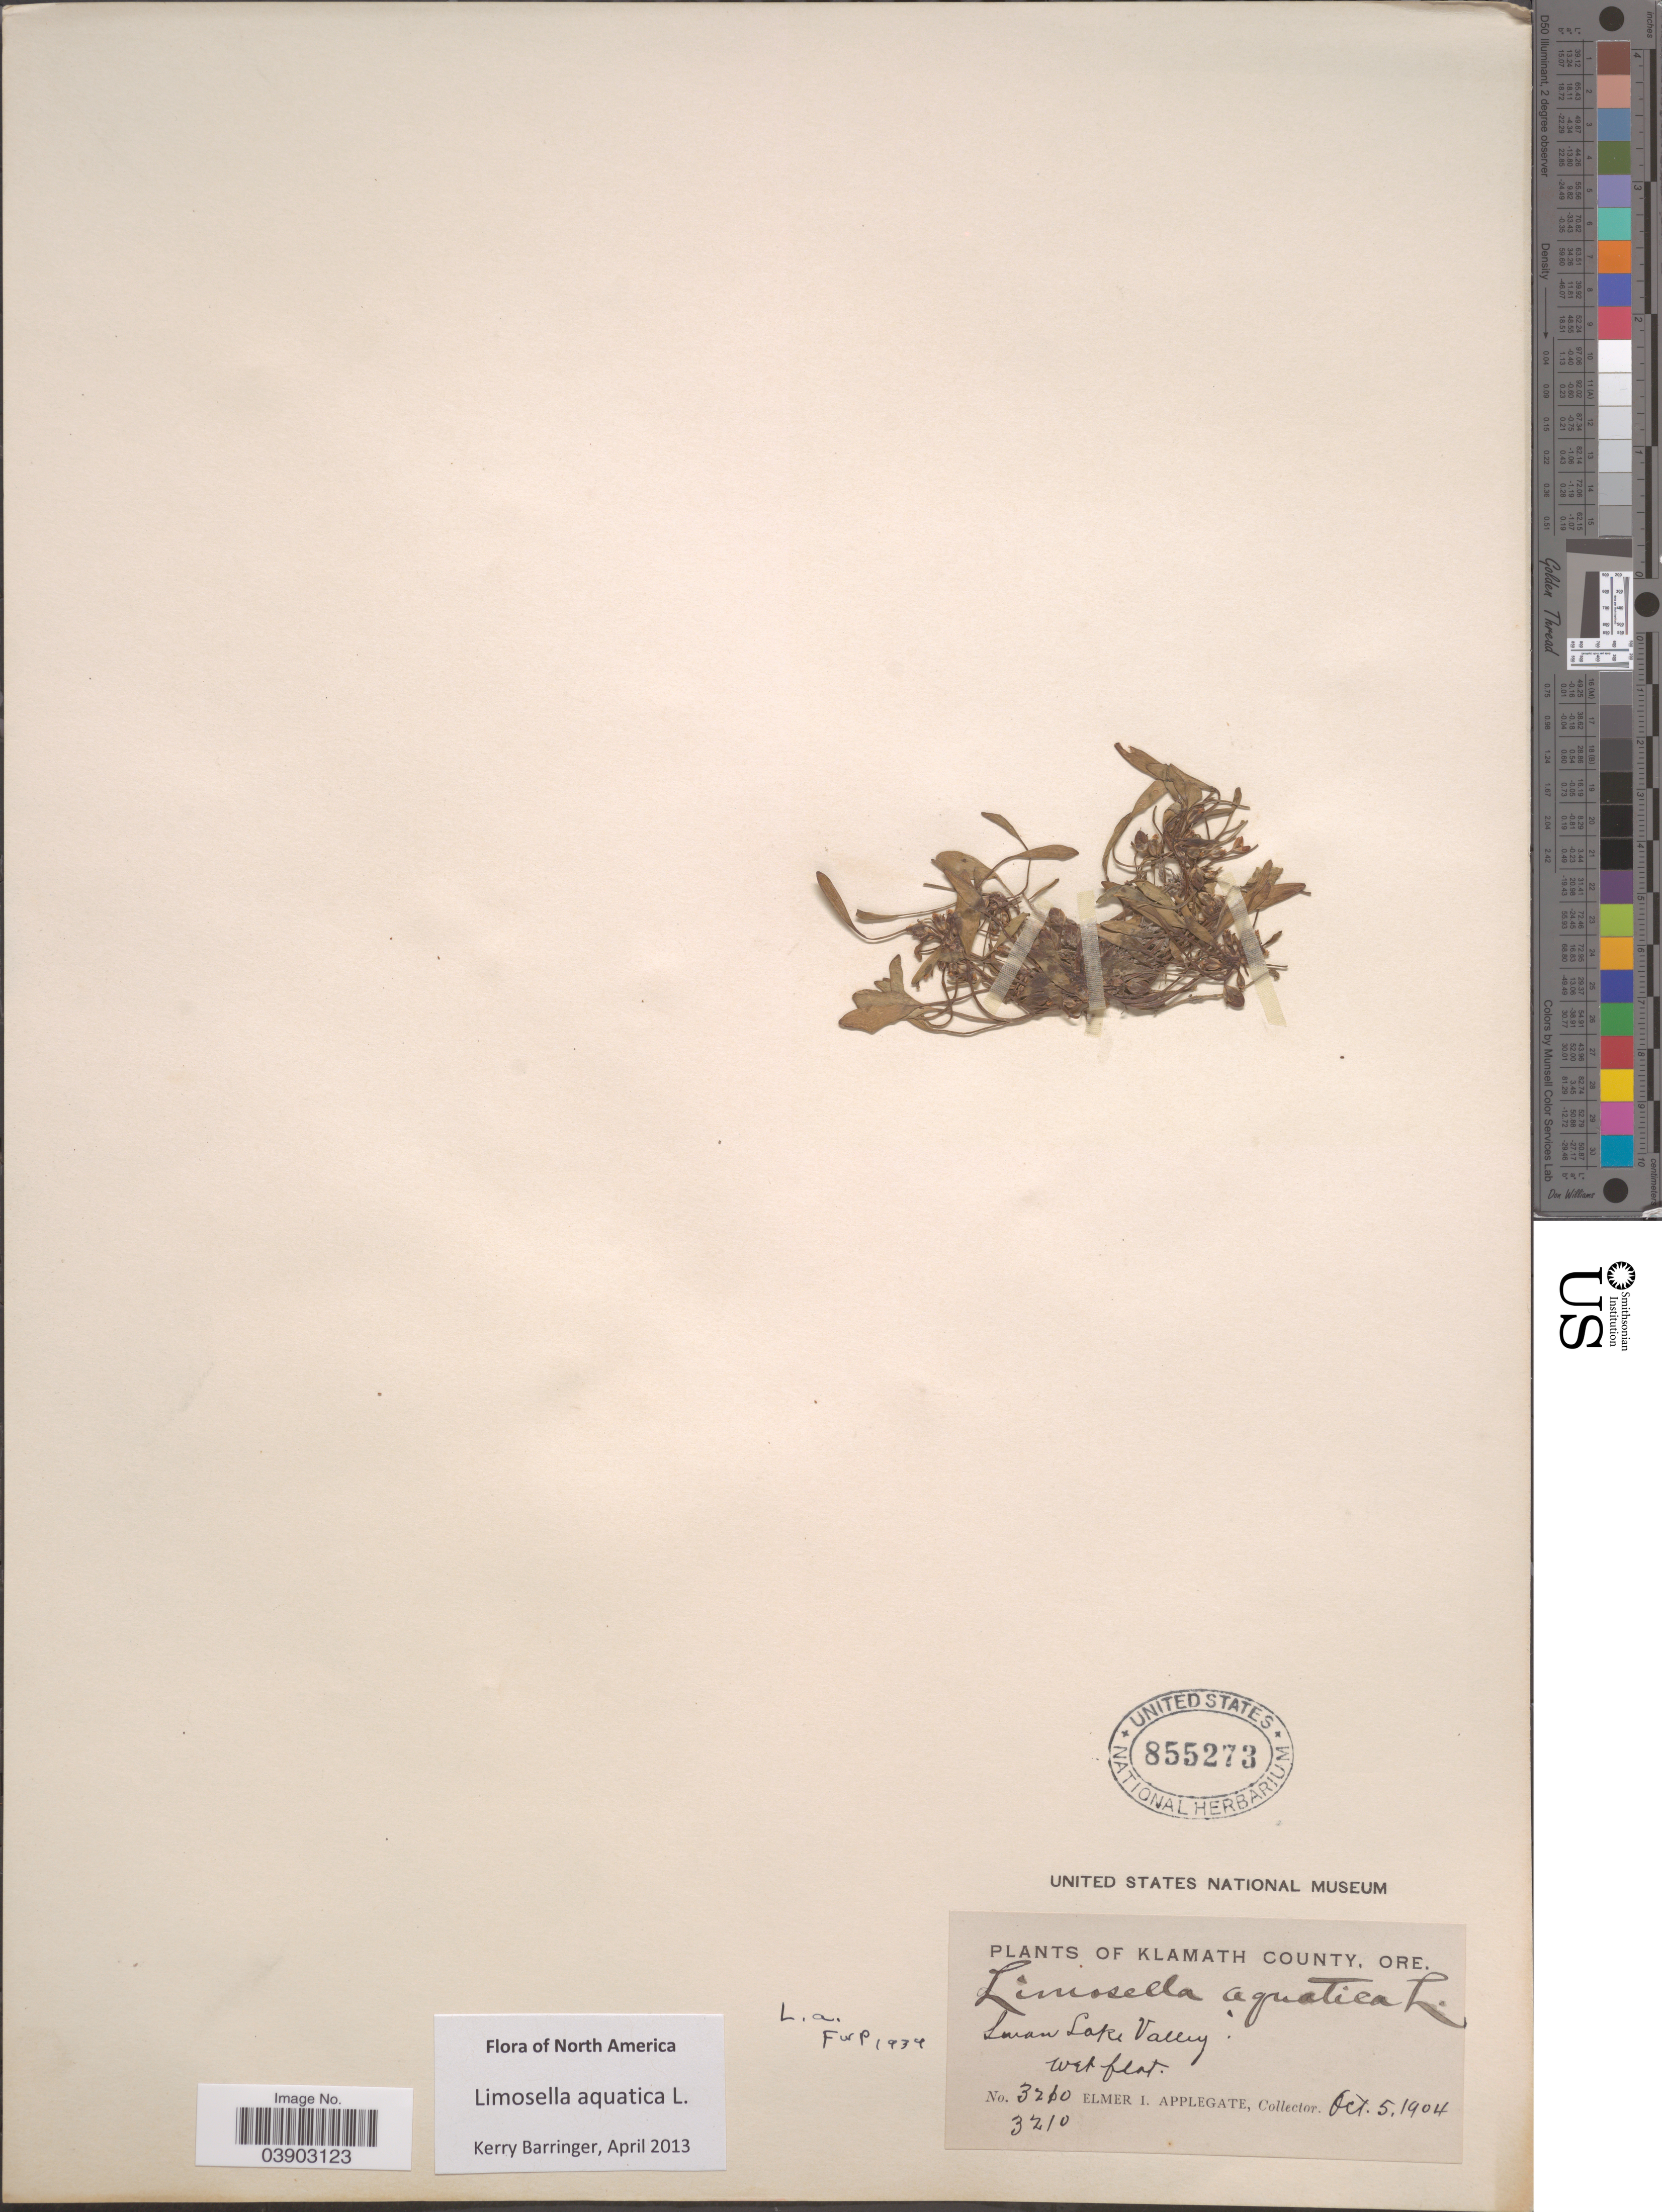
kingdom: Plantae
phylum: Tracheophyta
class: Magnoliopsida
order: Lamiales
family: Scrophulariaceae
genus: Limosella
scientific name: Limosella aquatica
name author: L.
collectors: E. I. Applegate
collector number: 3210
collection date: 1904-10-05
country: United States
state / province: Oregon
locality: Klamath County. Luan Lake Valley. Wet flat.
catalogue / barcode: US 855273